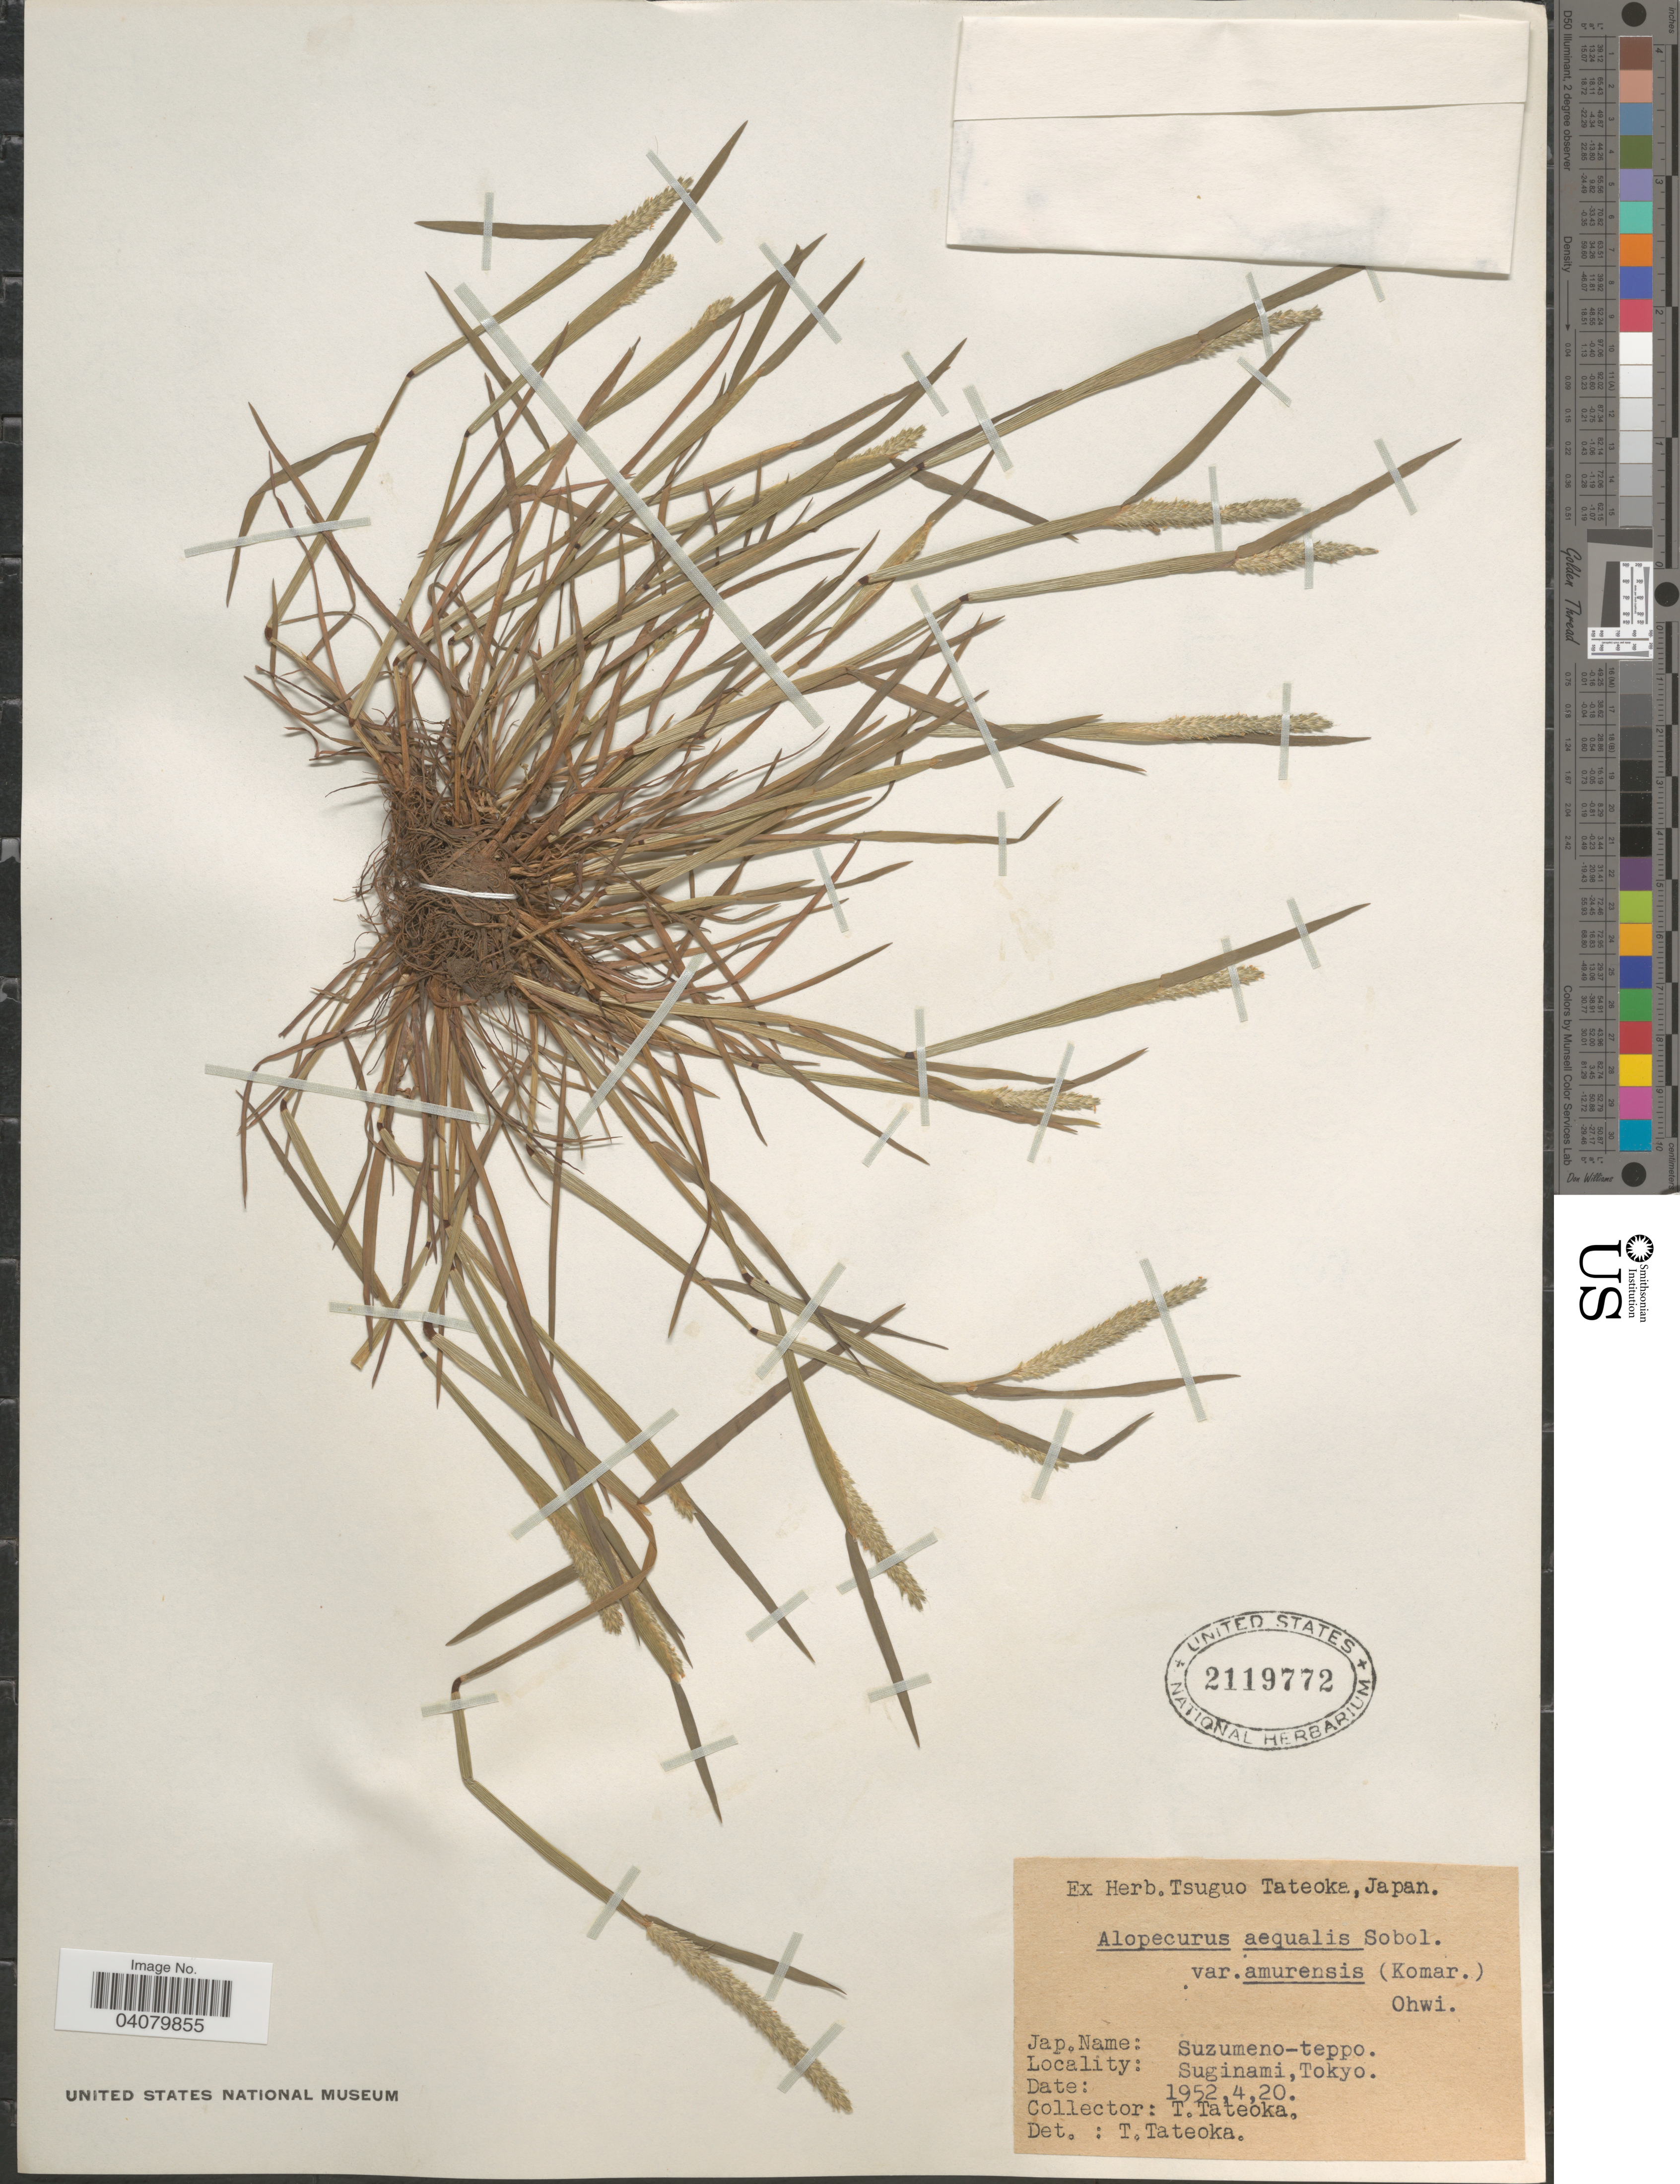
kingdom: Plantae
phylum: Tracheophyta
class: Liliopsida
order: Poales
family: Poaceae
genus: Alopecurus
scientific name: Alopecurus aequalis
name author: Sobol.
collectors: T. Tateoka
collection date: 1952-04-20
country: Japan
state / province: Tokyo, Federal City of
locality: Suginami, Tokyo.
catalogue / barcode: US 2119772